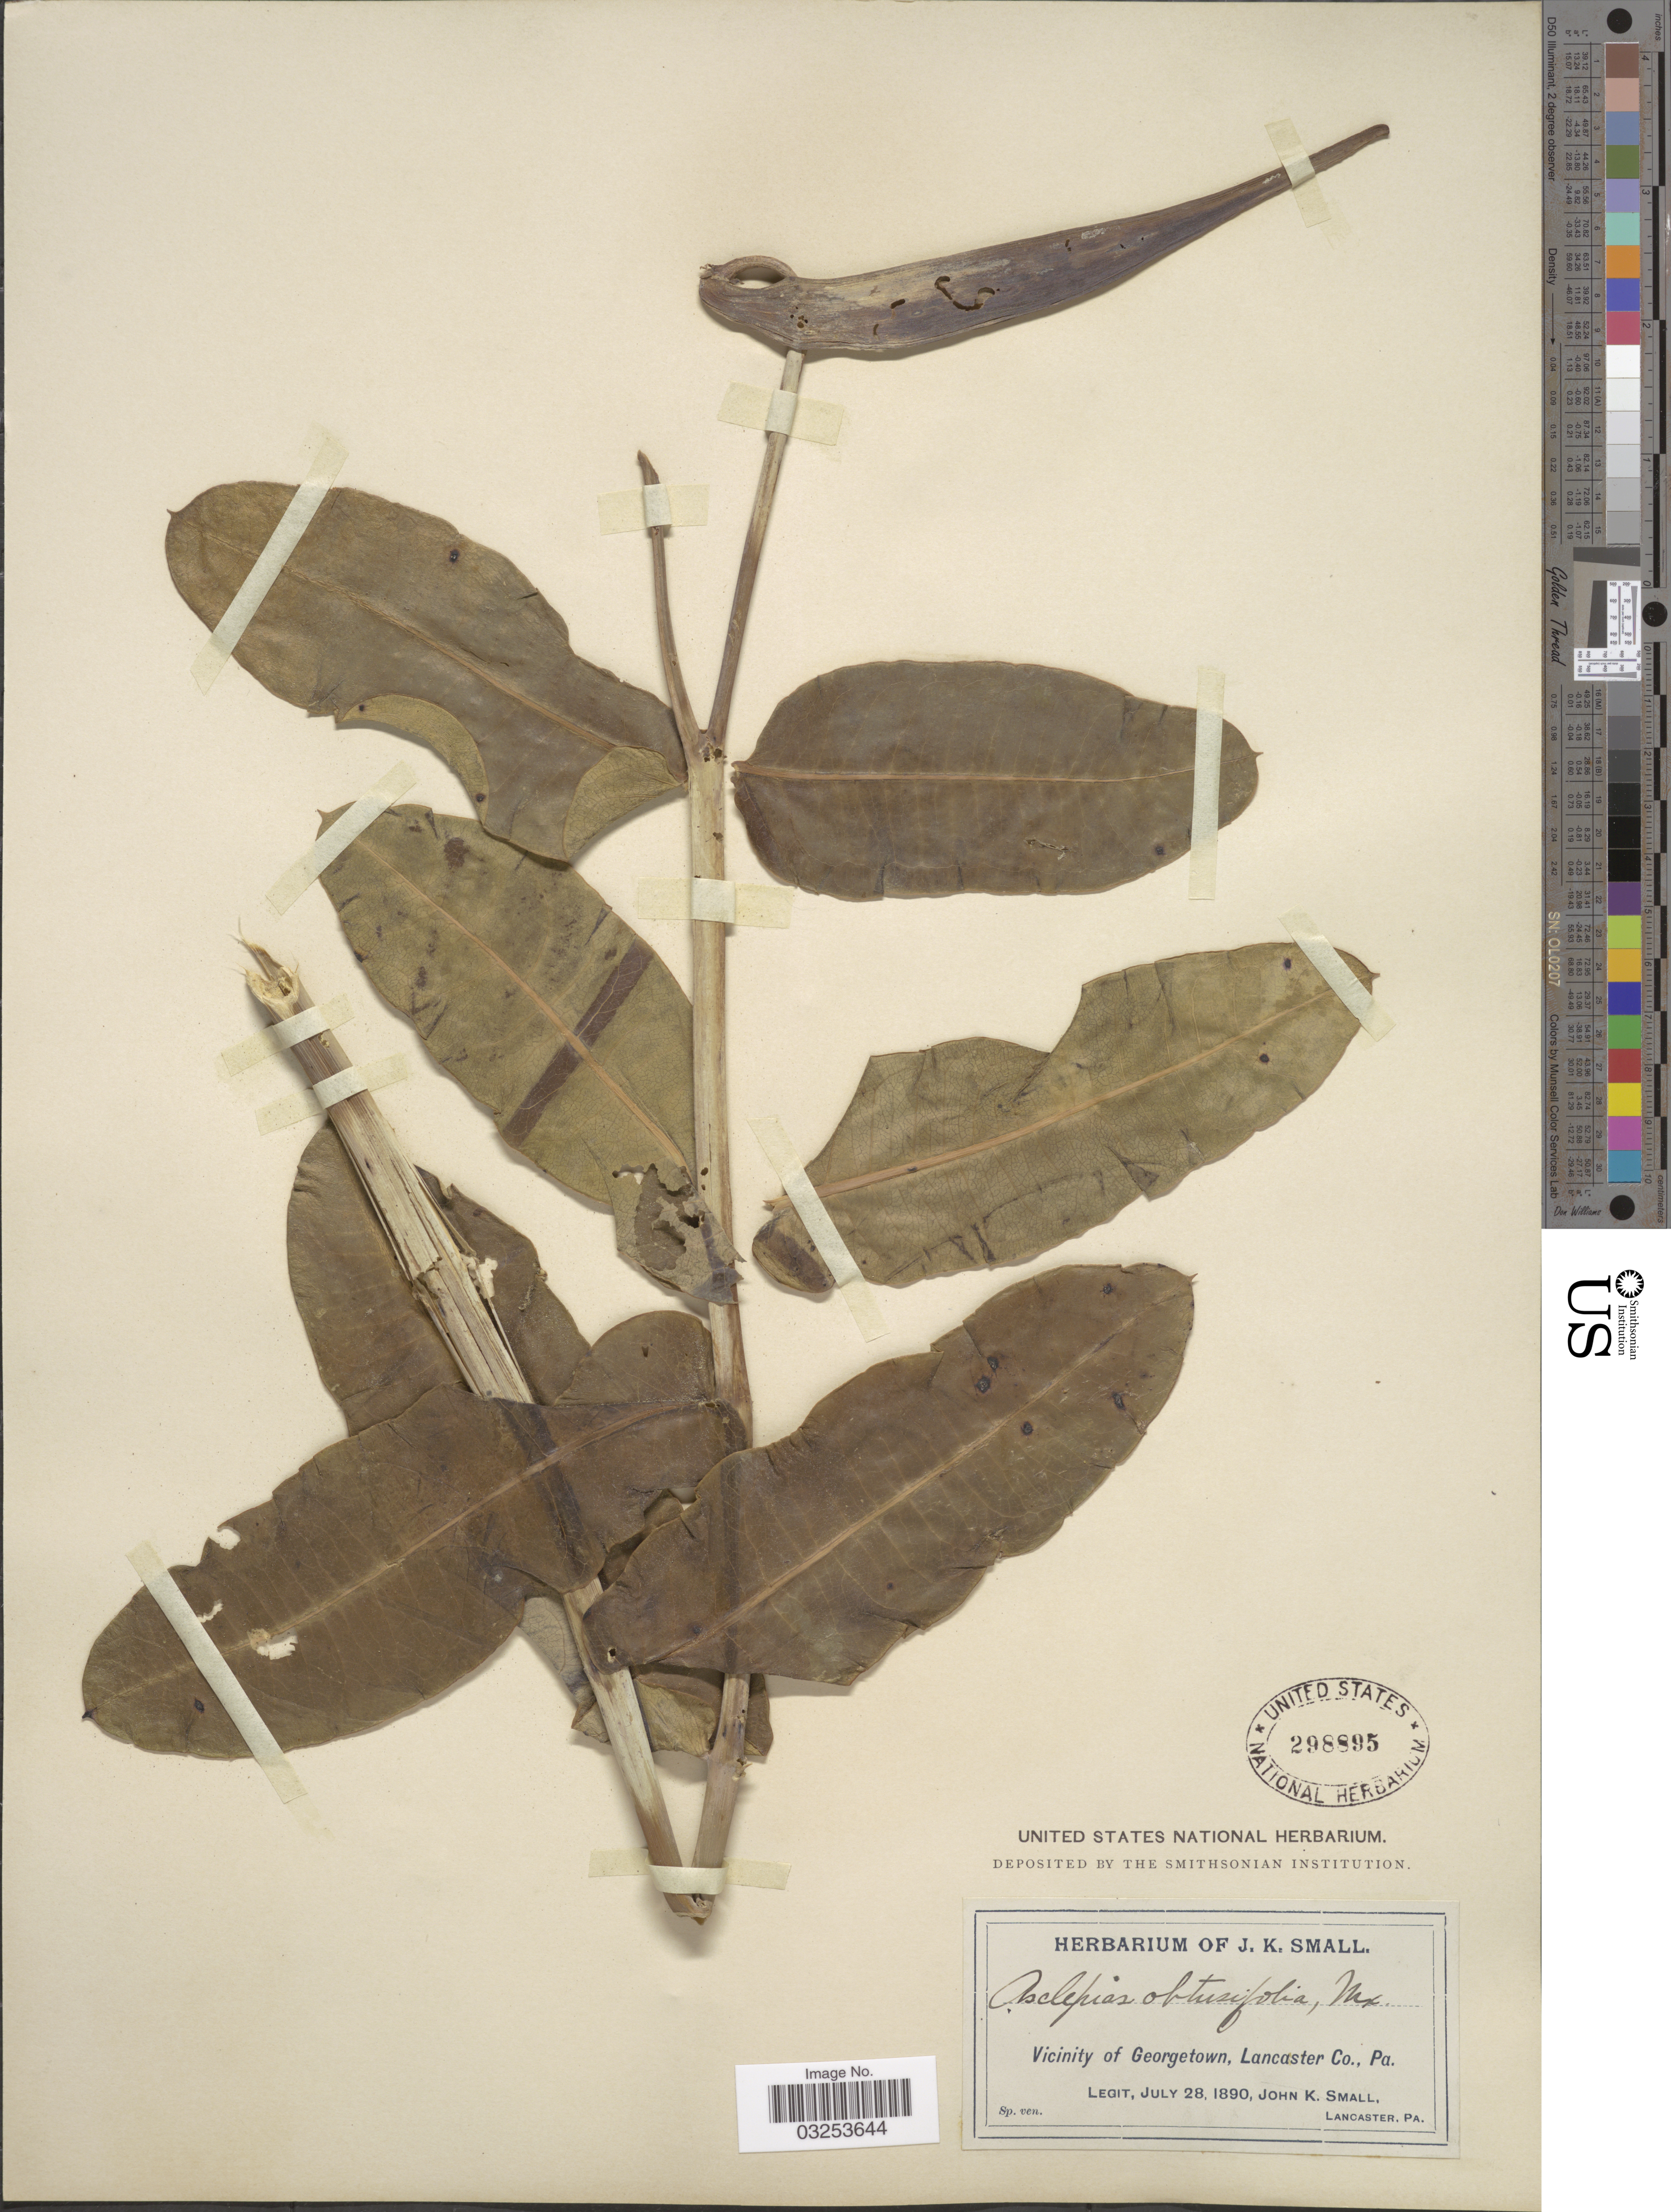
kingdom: Plantae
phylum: Tracheophyta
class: Magnoliopsida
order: Gentianales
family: Apocynaceae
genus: Asclepias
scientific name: Asclepias amplexicaulis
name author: J. Small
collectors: J. K. Small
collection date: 1890-07-28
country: United States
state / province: Pennsylvania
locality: Vicinity of Georgetown, Lancaster Co.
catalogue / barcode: US 298895